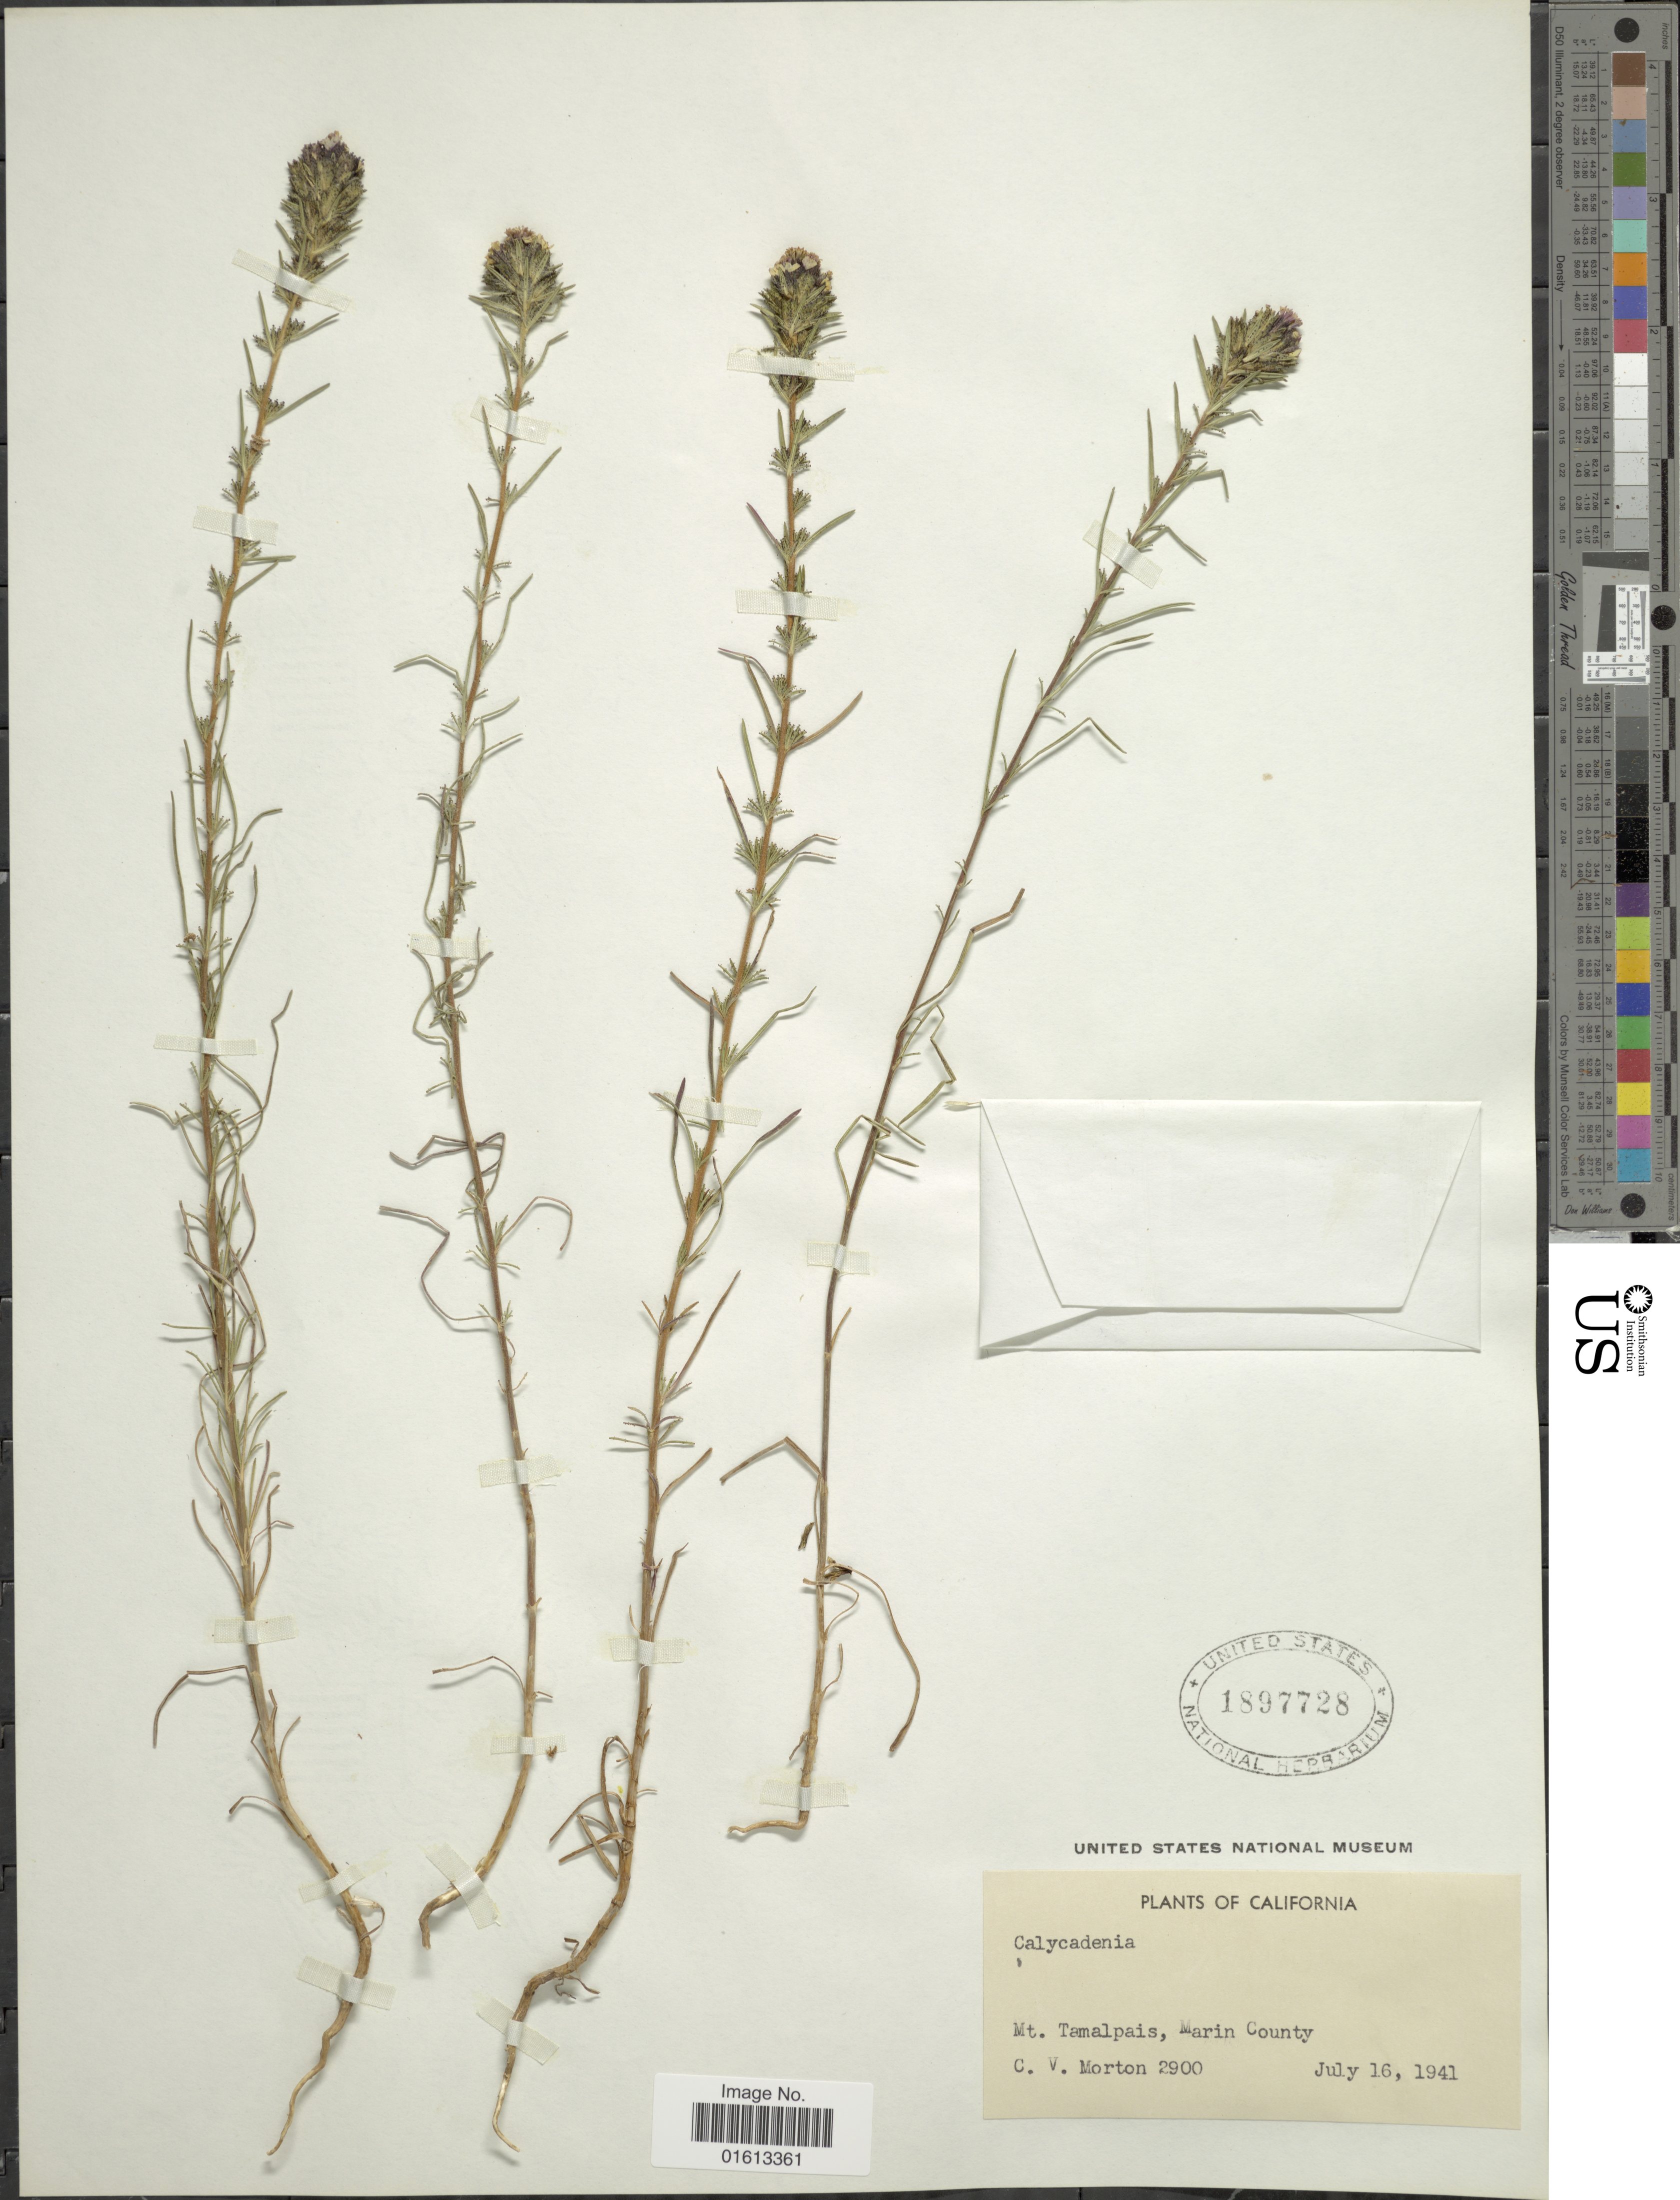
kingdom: Plantae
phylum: Tracheophyta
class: Magnoliopsida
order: Asterales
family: Asteraceae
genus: Calycadenia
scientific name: Calycadenia multiglandulosa subsp. bicolor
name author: (Greene) D.D. Keck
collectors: C. V. Morton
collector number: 2900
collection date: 1941-07-16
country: United States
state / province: California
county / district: Marin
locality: Mt. Tamalpais, Marin County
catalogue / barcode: US 1897728